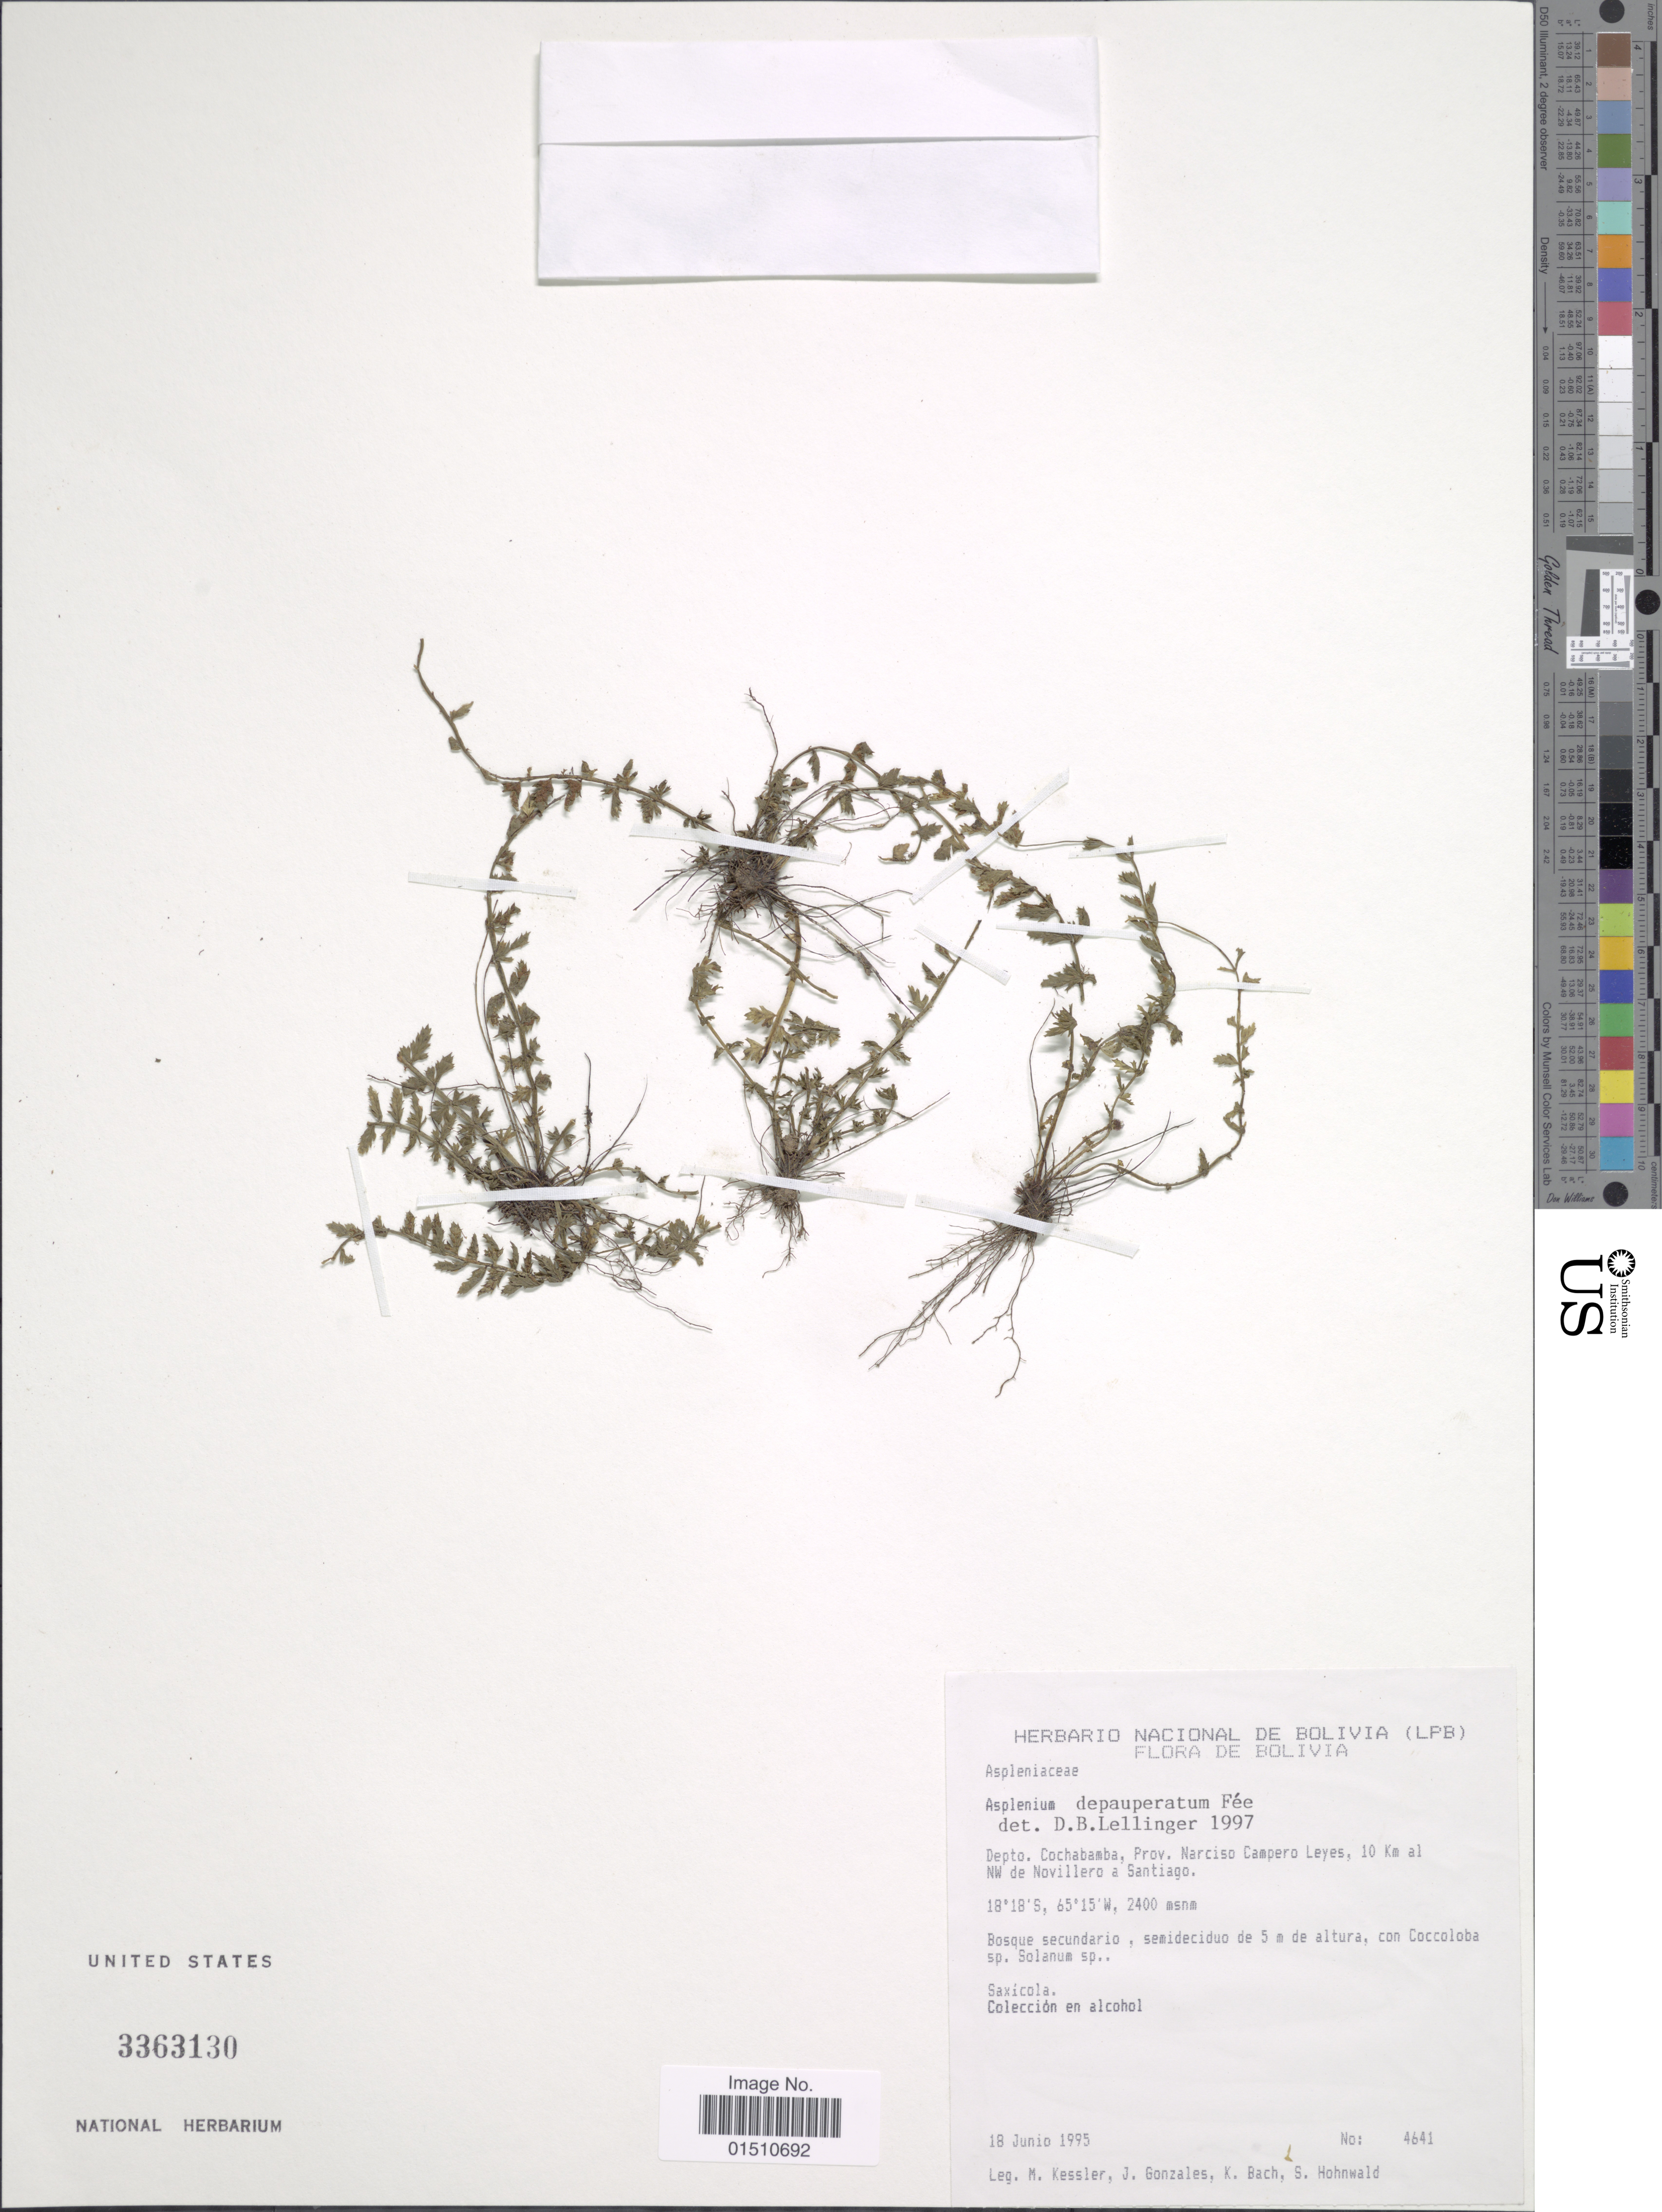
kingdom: Plantae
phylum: Tracheophyta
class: Polypodiopsida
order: Polypodiales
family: Aspleniaceae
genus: Asplenium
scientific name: Asplenium depauperatum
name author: Fée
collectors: M. Kessler, J. Gonzales, K. Bach & S. Hohnwald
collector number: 4641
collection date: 1995-06-18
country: Bolivia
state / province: Cochabamba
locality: Bolivia, Depto. Cochobamba, prov. Marciso Campero Leyes, 10 Km al NW de Novillero s Santiago.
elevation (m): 2400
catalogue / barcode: US 3363130